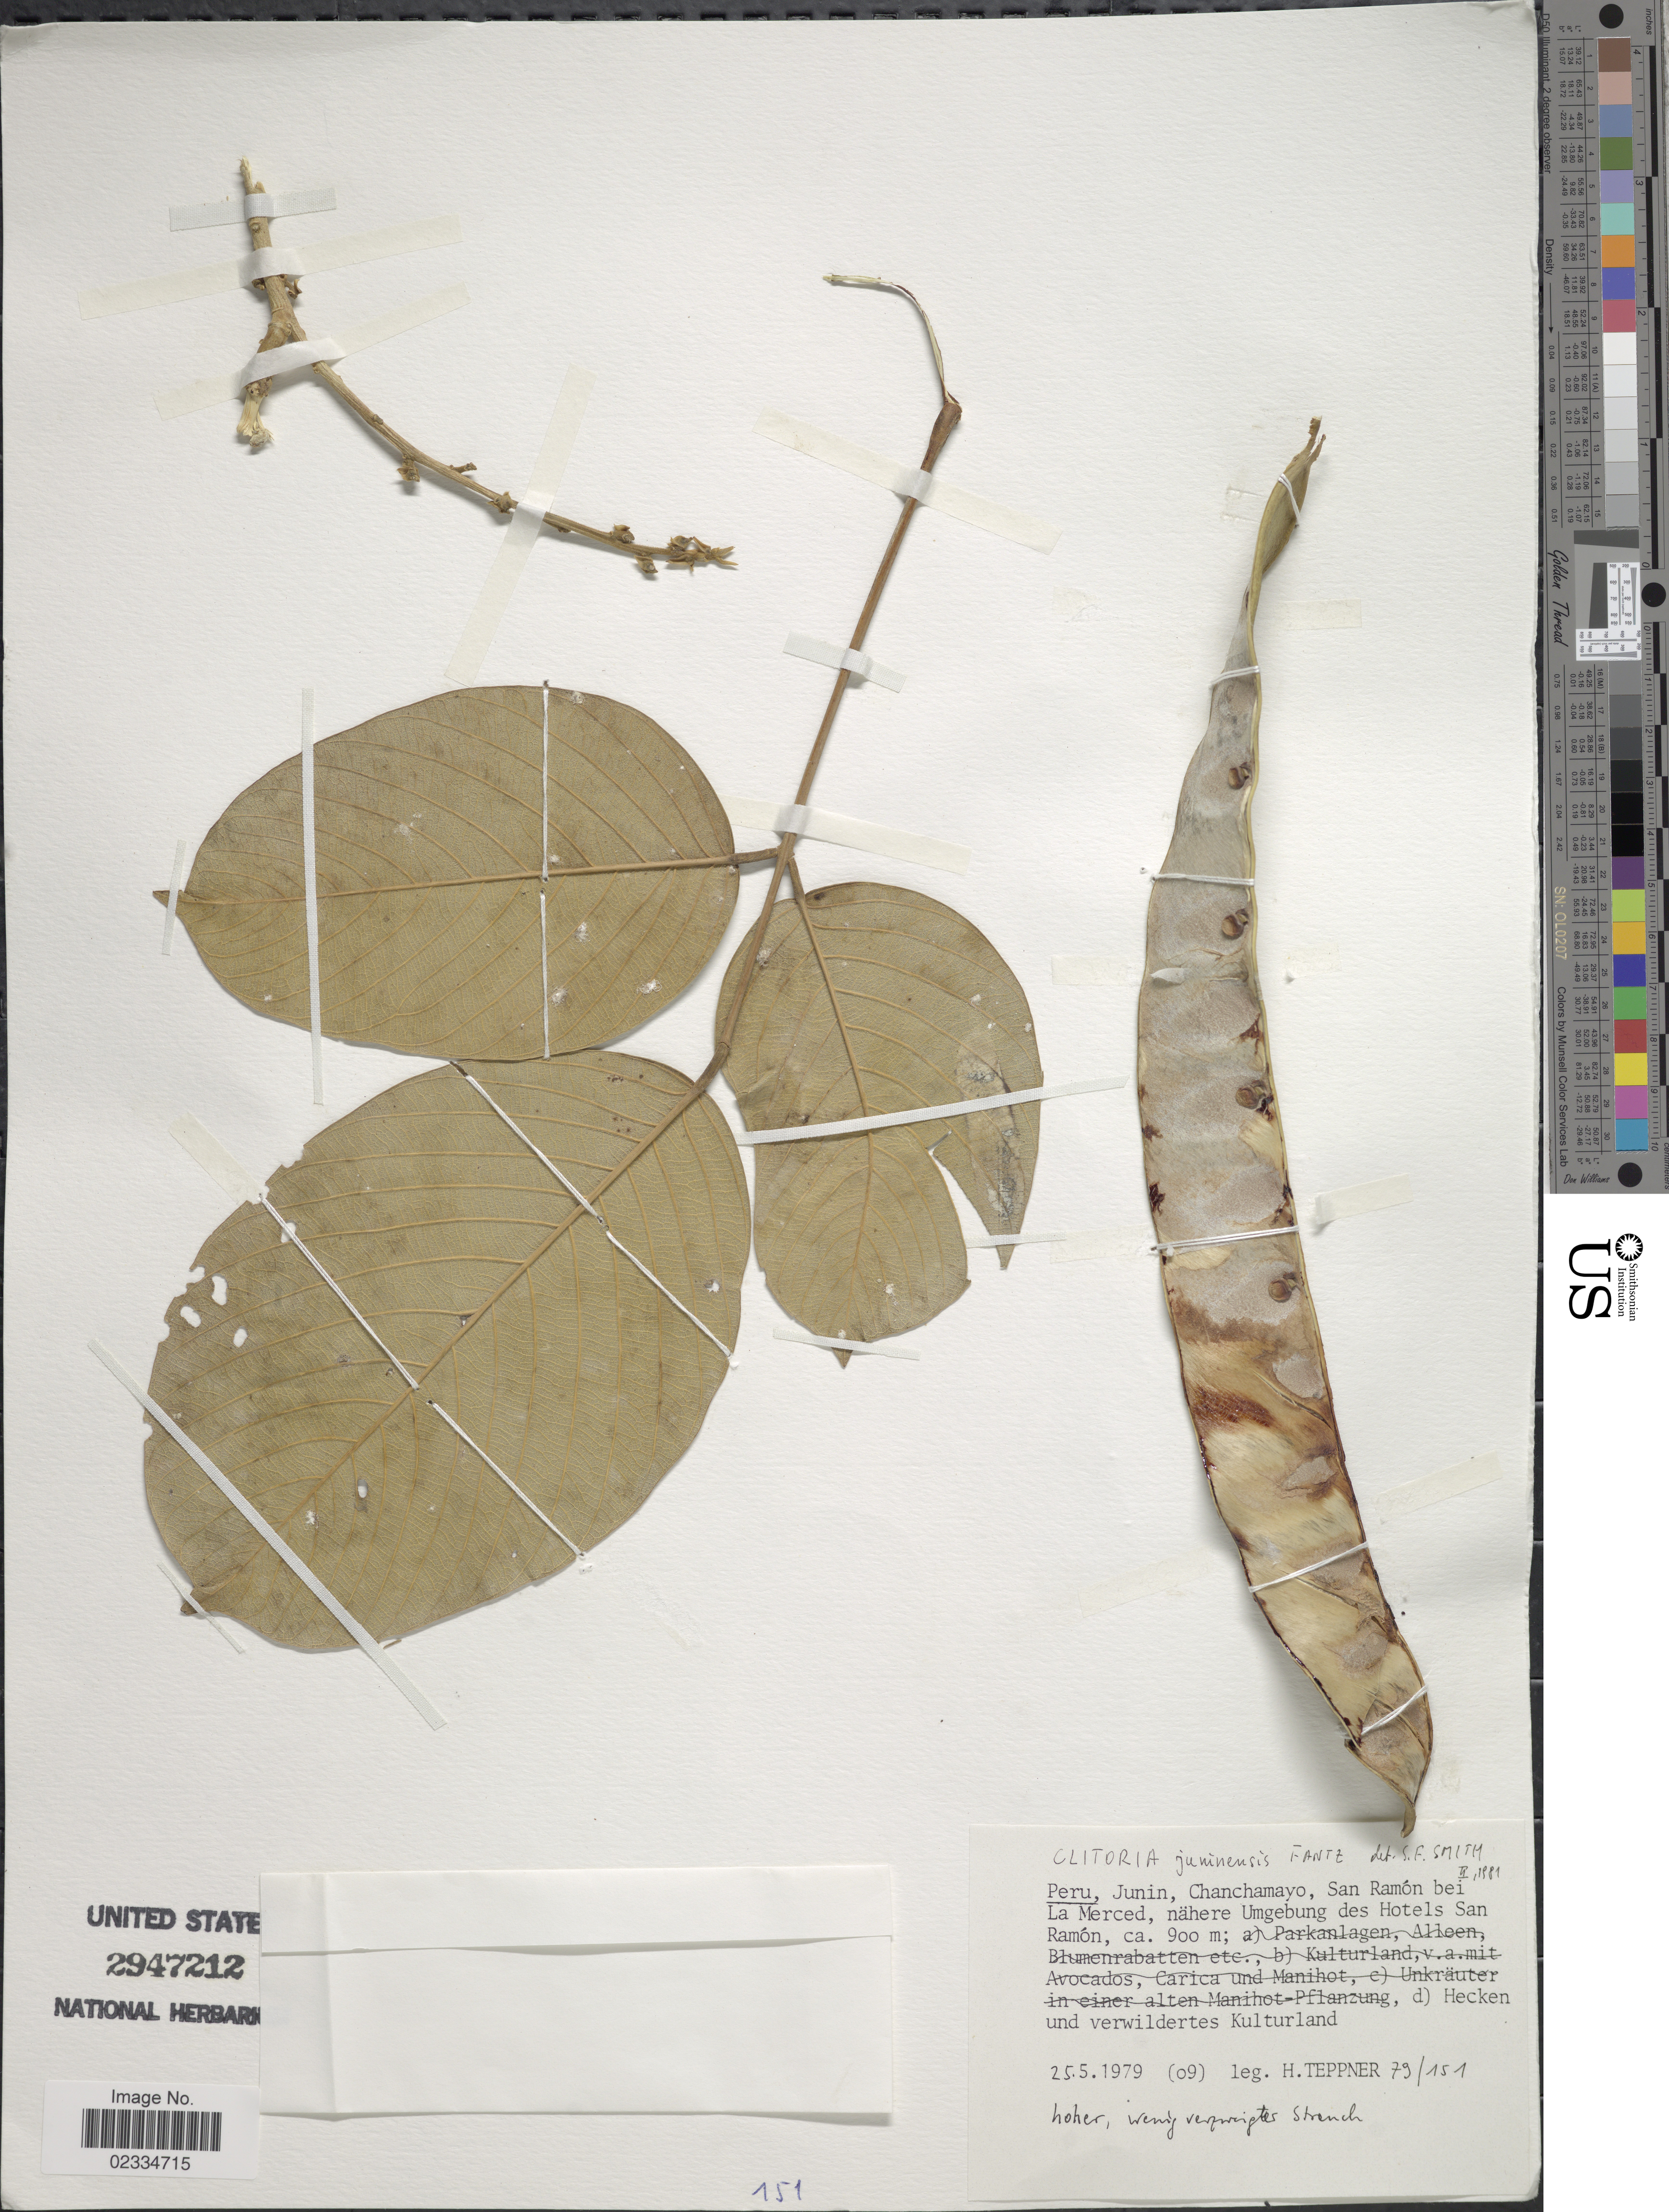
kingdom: Plantae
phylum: Tracheophyta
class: Magnoliopsida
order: Fabales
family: Fabaceae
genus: Clitoria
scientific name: Clitoria brachystegia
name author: Benth.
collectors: H. Teppner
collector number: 09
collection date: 1979-05-25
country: Peru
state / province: Junín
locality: Chanchamayo, San Ramon bei La Merced, nahere Umgebung des Hotels San Ramon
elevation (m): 900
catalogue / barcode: US 2947212